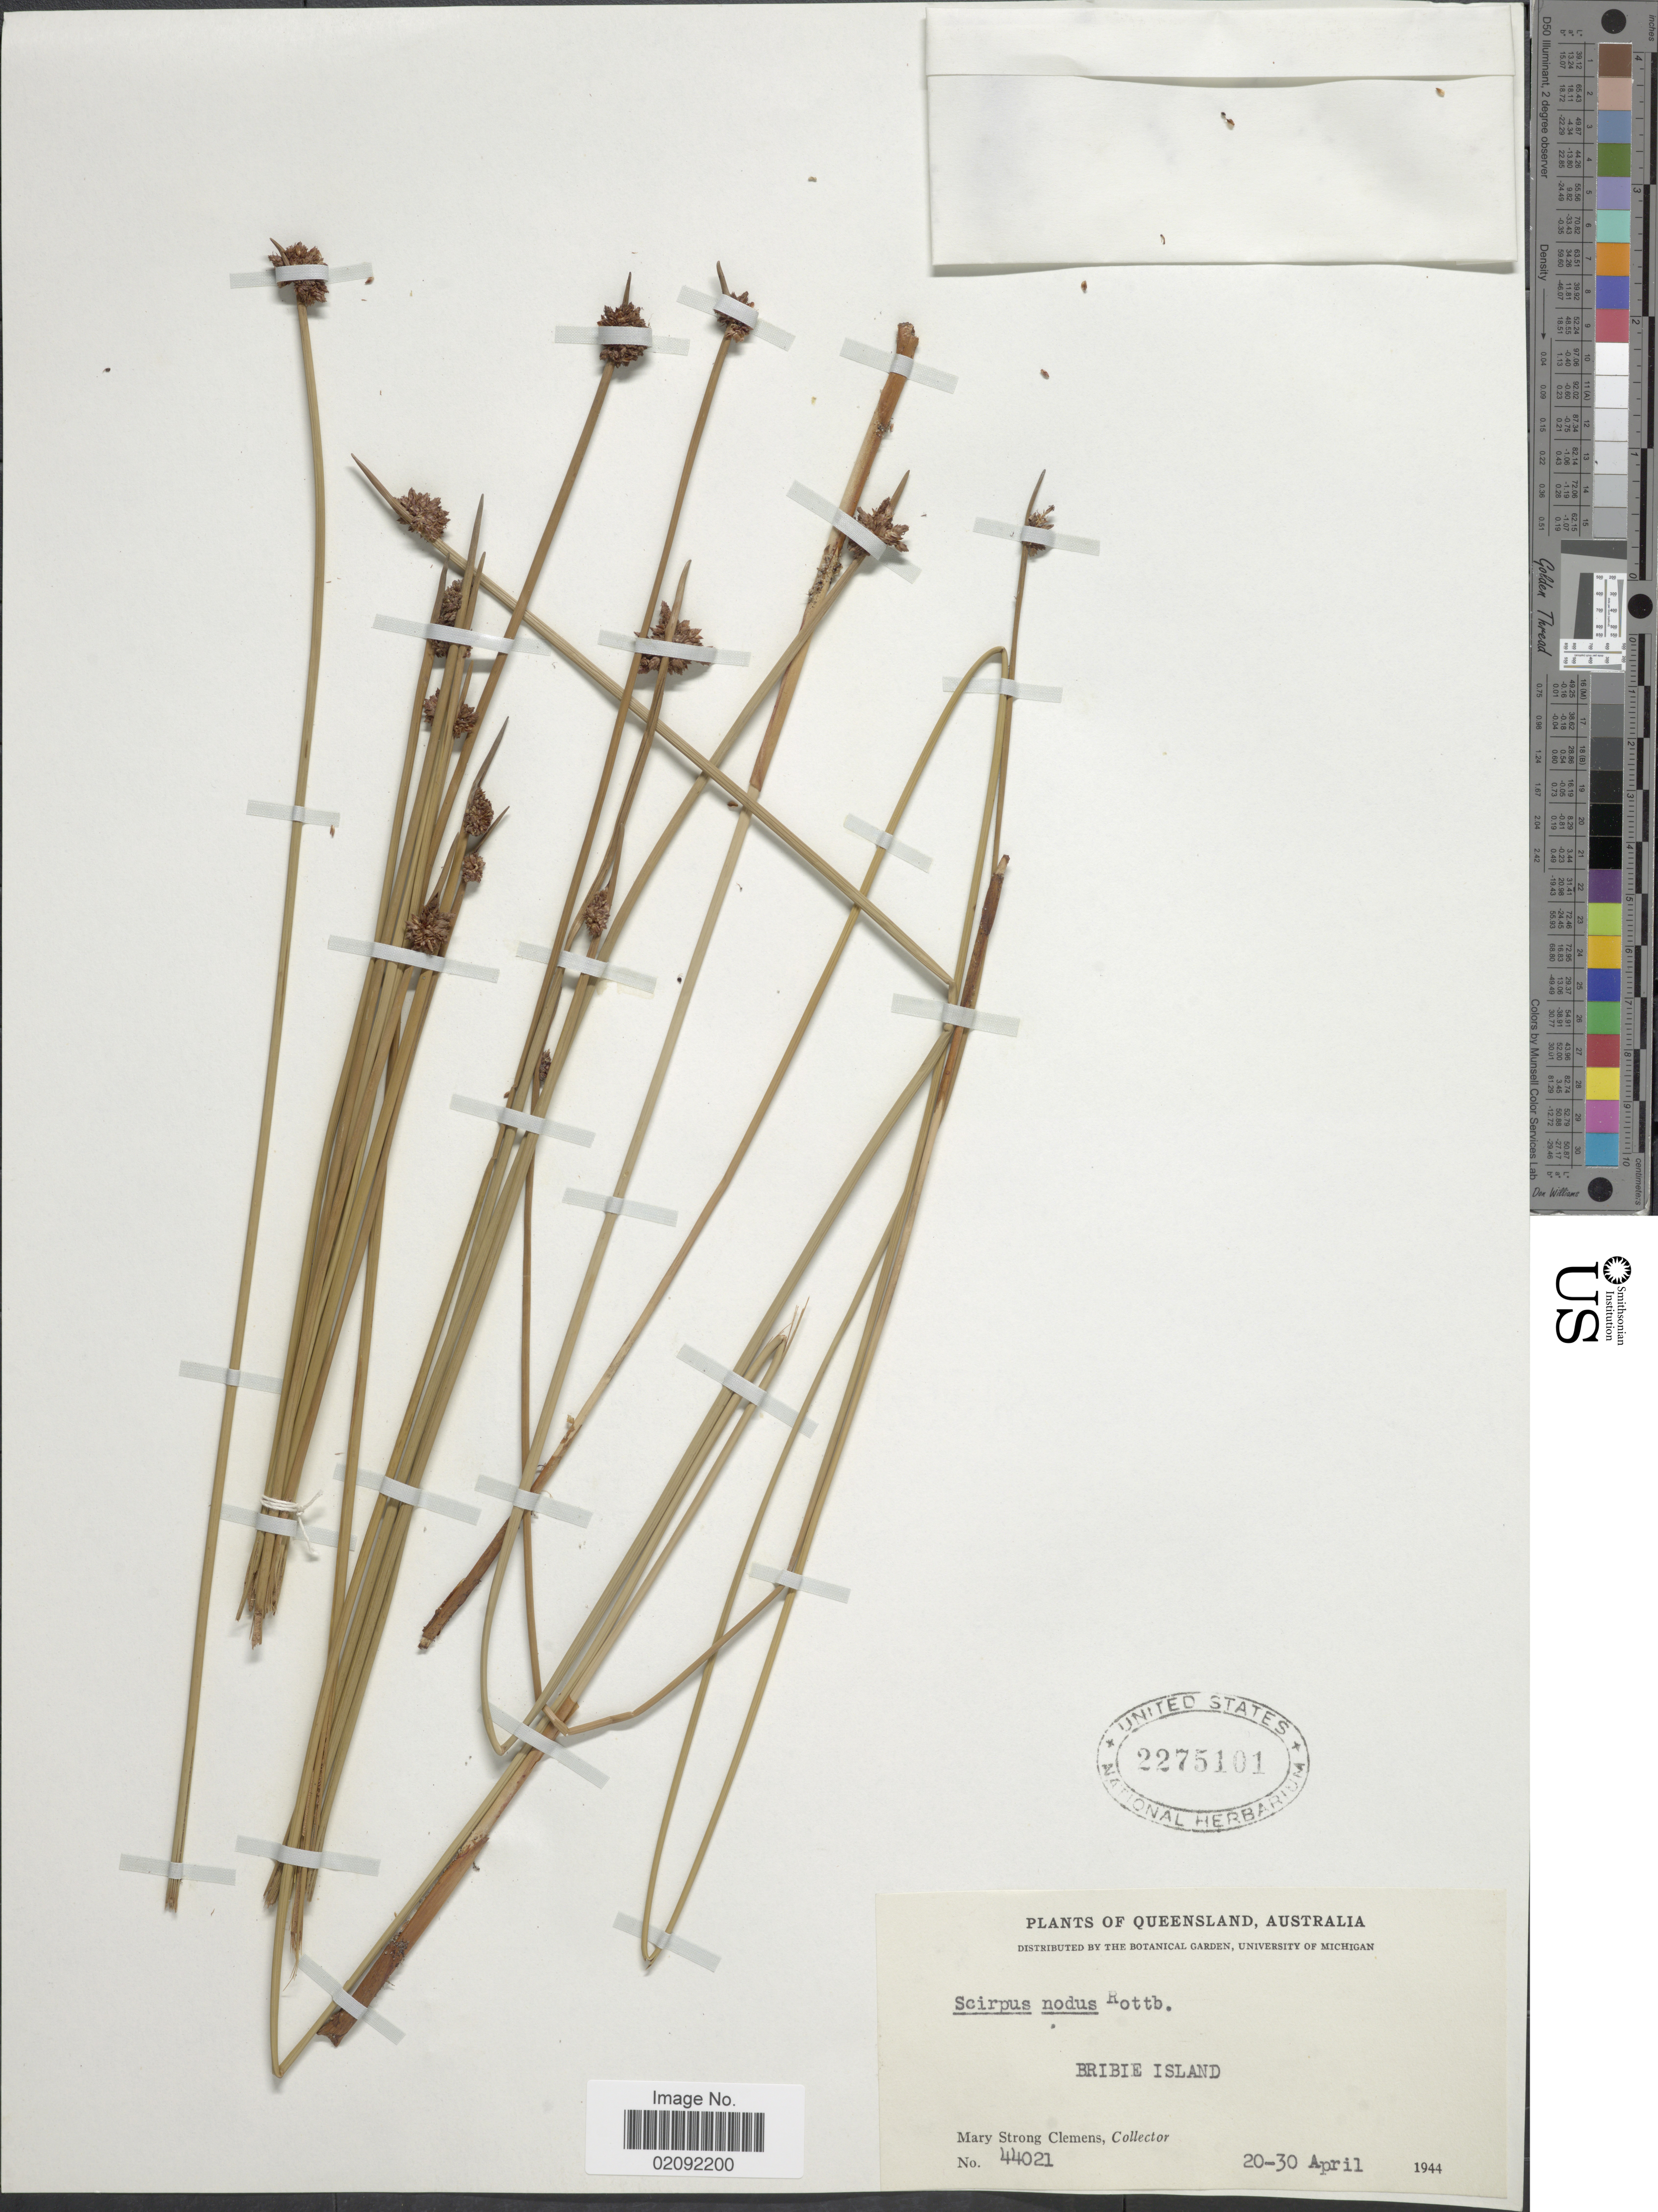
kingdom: Plantae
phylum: Tracheophyta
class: Liliopsida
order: Poales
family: Cyperaceae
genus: Ficinia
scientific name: Ficinia nodosa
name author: (Rottb.) Goetgh. et al.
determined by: Strong, M. T., (US), Smithsonian Institution - National Museum of Natural History (UNITED STATES)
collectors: M. S. Clemens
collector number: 44021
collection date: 1944-04-20/1944-04-30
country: Australia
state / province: Queensland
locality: Bribie Island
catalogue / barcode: US 2275101